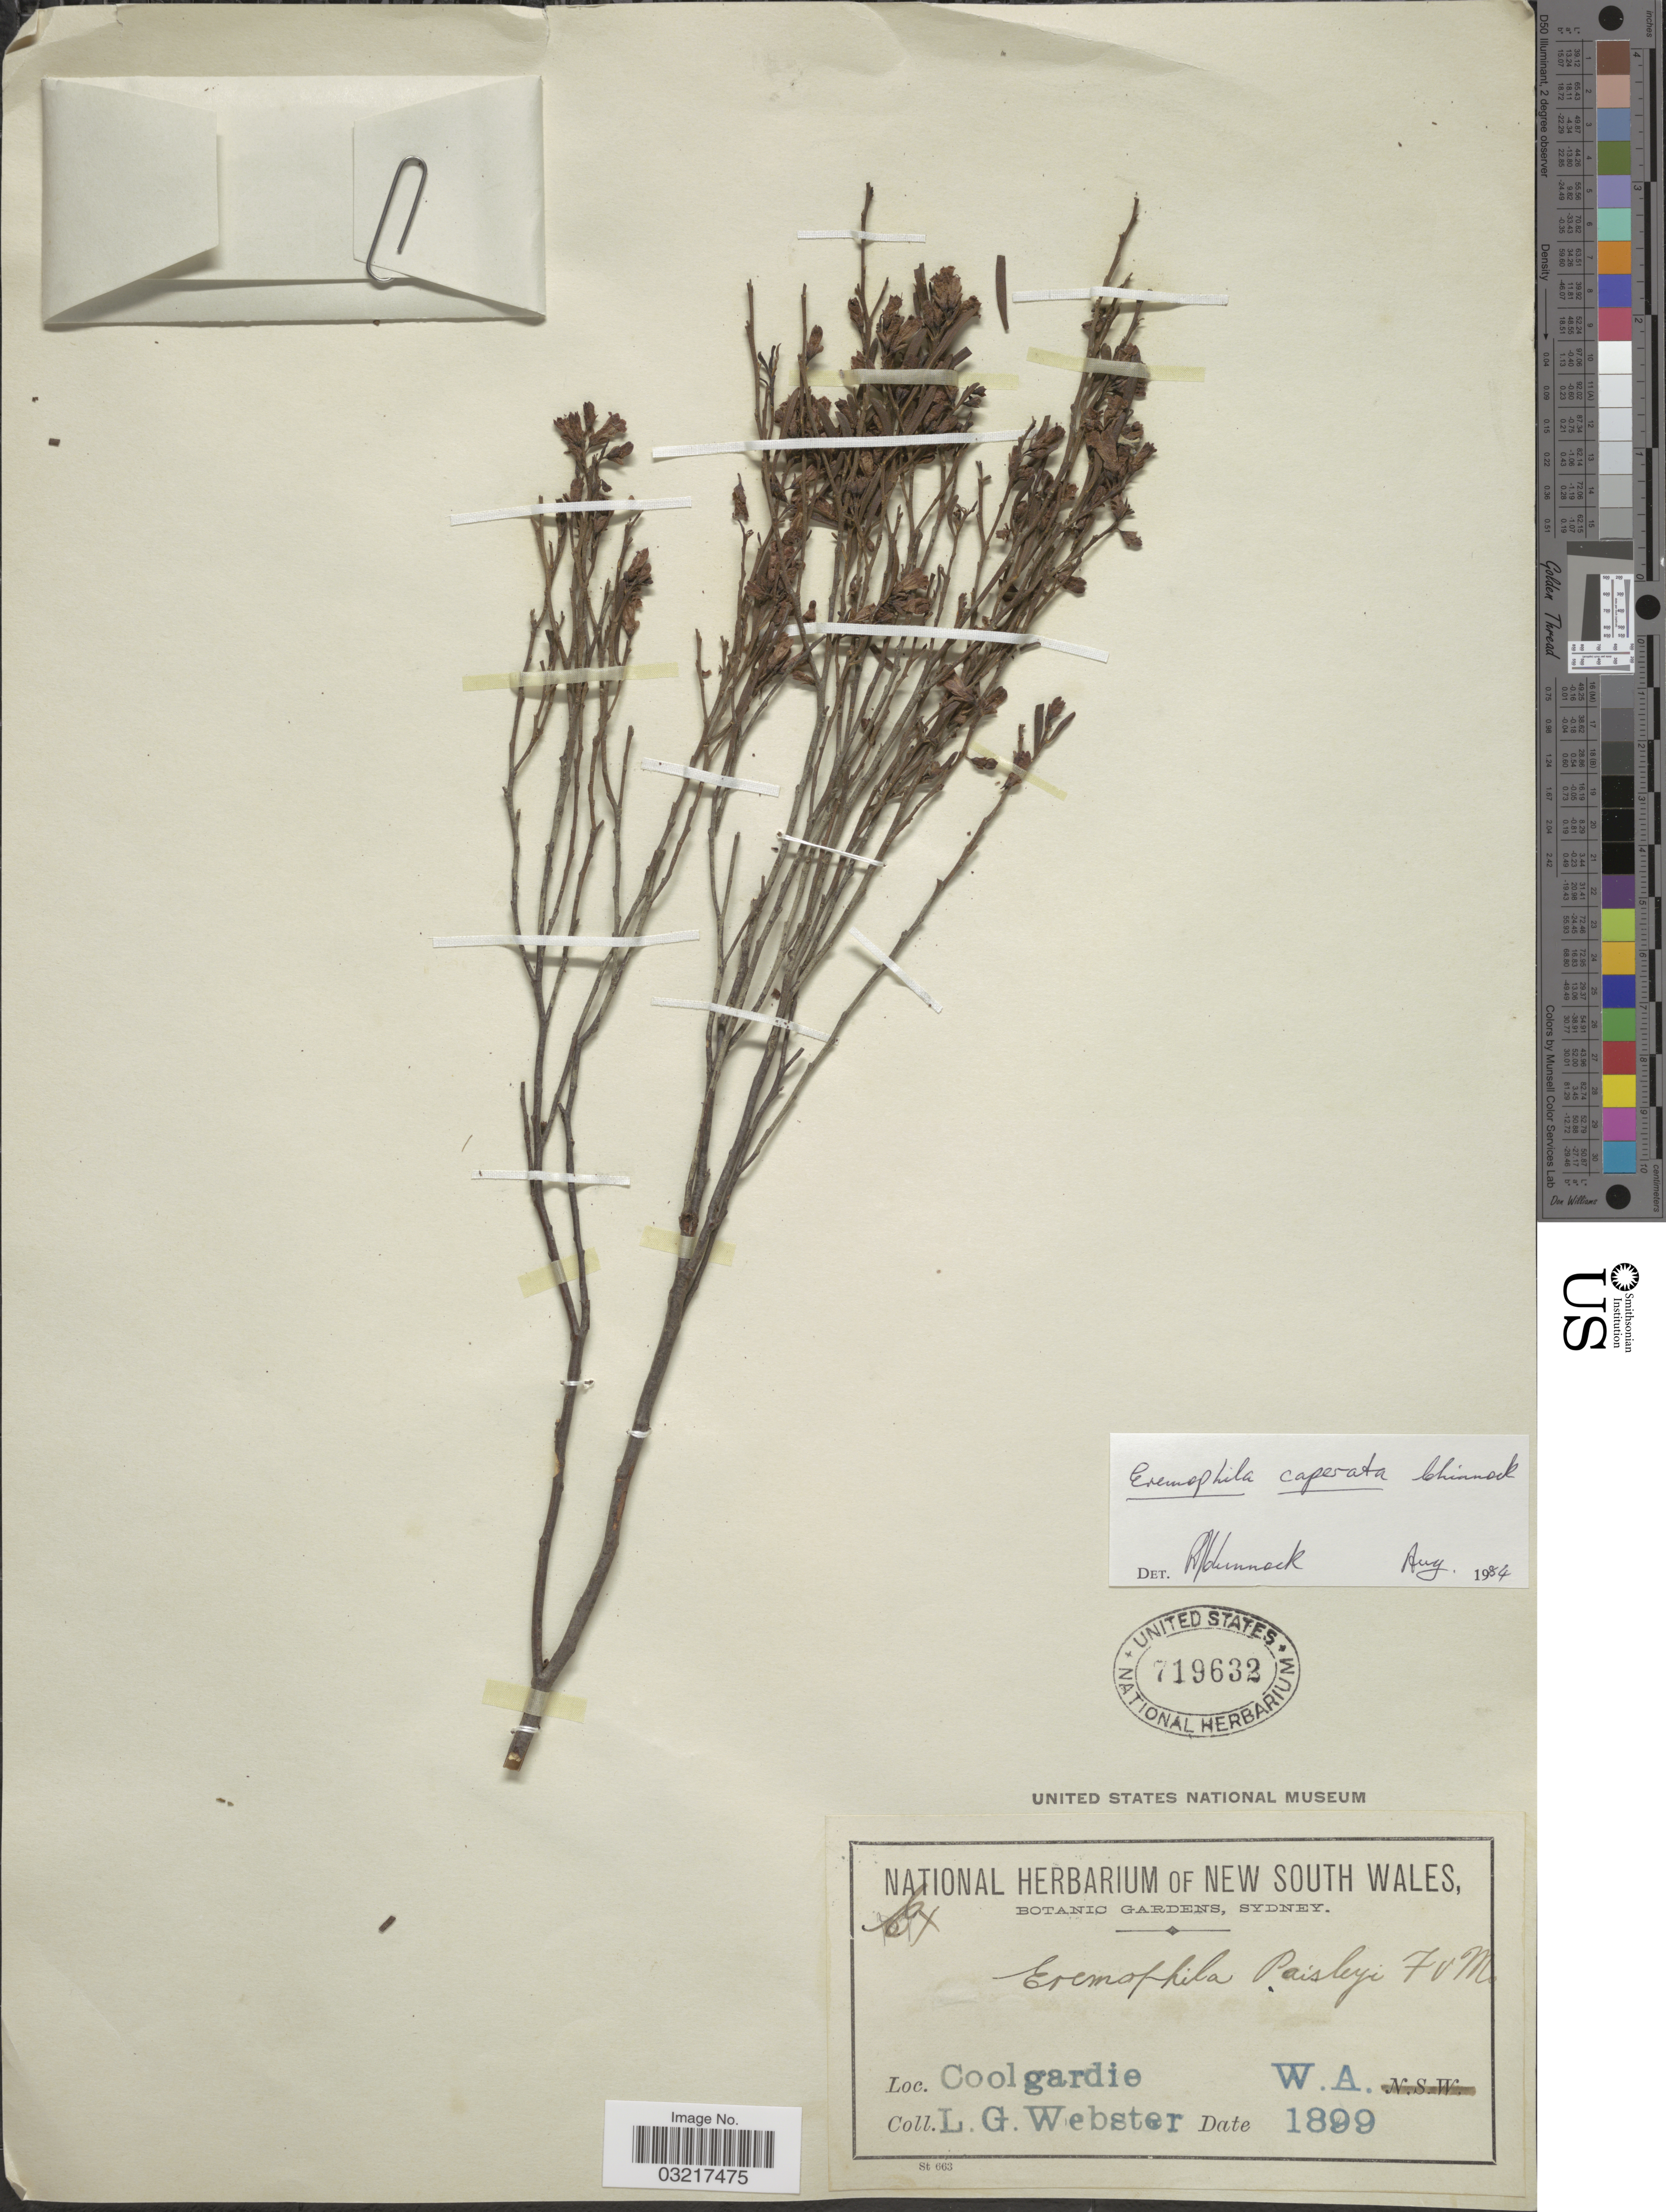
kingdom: Plantae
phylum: Tracheophyta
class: Magnoliopsida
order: Lamiales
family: Scrophulariaceae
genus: Eremophila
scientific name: Eremophila caperata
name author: Chinnock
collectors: L. Webster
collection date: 1899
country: Australia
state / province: Western Australia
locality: Coolgardie.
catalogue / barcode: US 719632